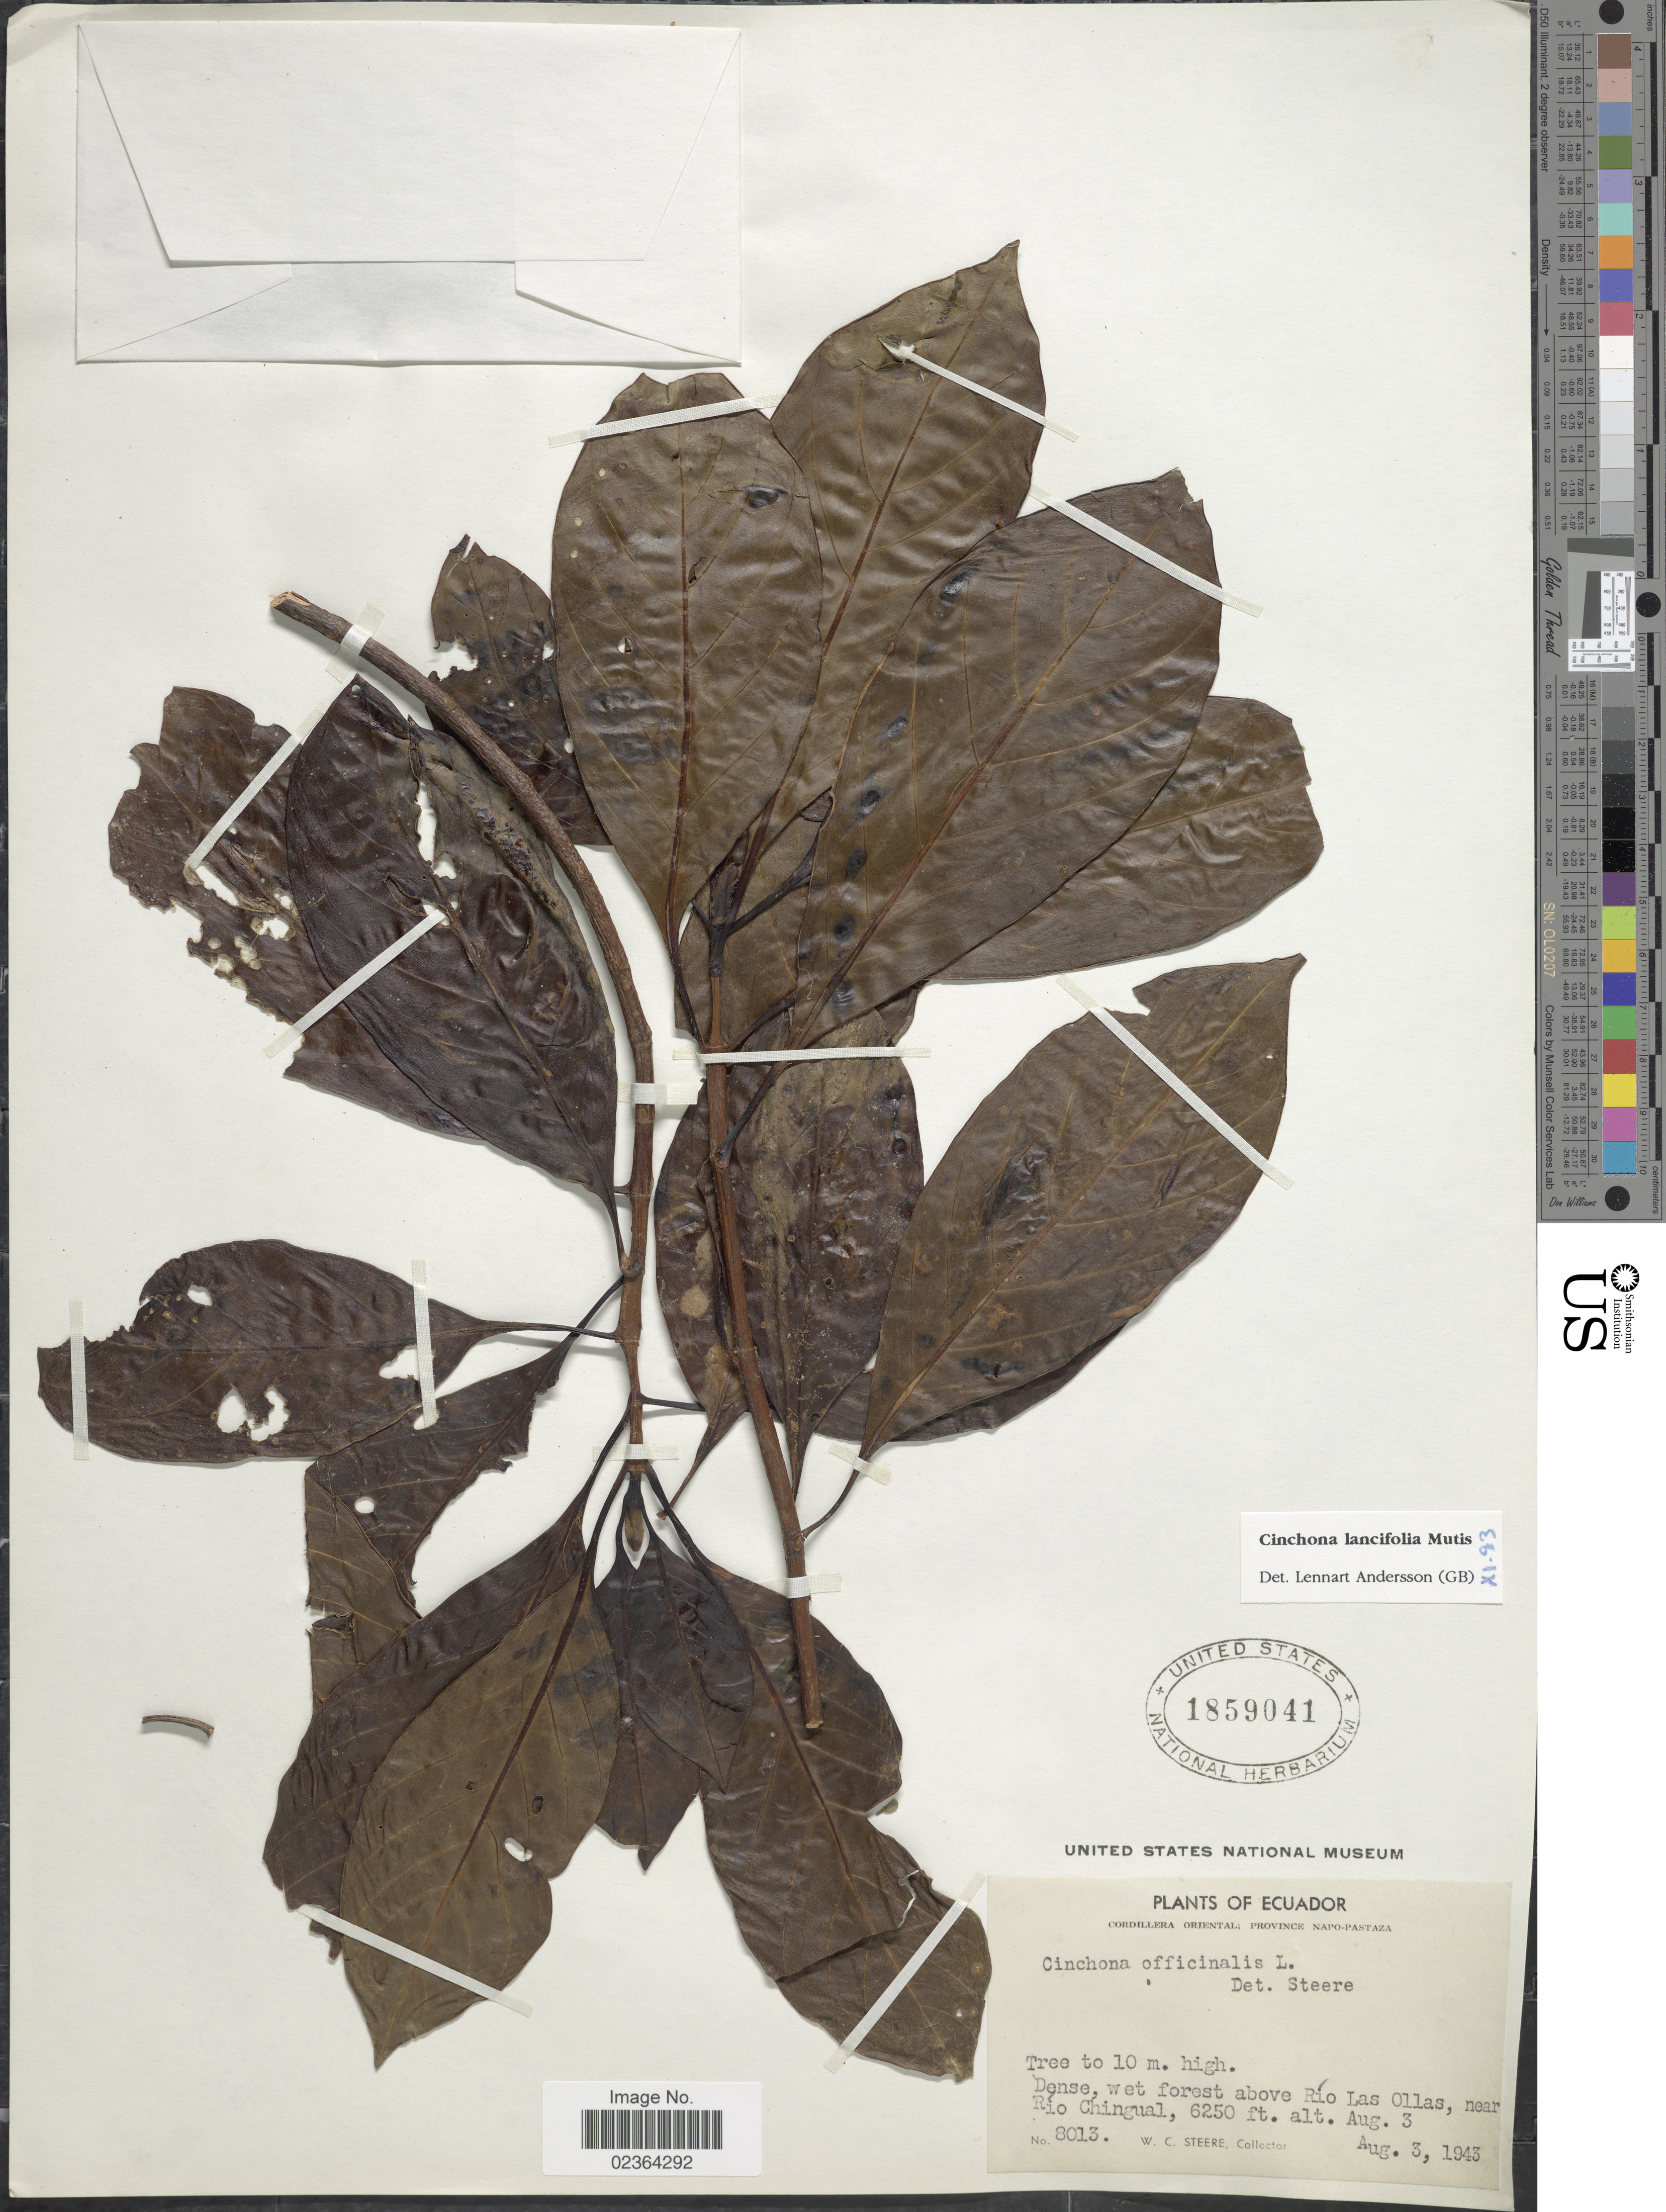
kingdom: Plantae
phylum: Tracheophyta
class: Magnoliopsida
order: Gentianales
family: Rubiaceae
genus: Cinchona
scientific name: Cinchona lancifolia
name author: Mutis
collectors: W. C. Steere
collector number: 8013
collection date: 1943-08-03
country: Ecuador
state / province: Carchi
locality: Cordillera Oriental: Province Carchi, wet forest above Rio Las Ollas, near Rio Chingual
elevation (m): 1905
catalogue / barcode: US 1859041